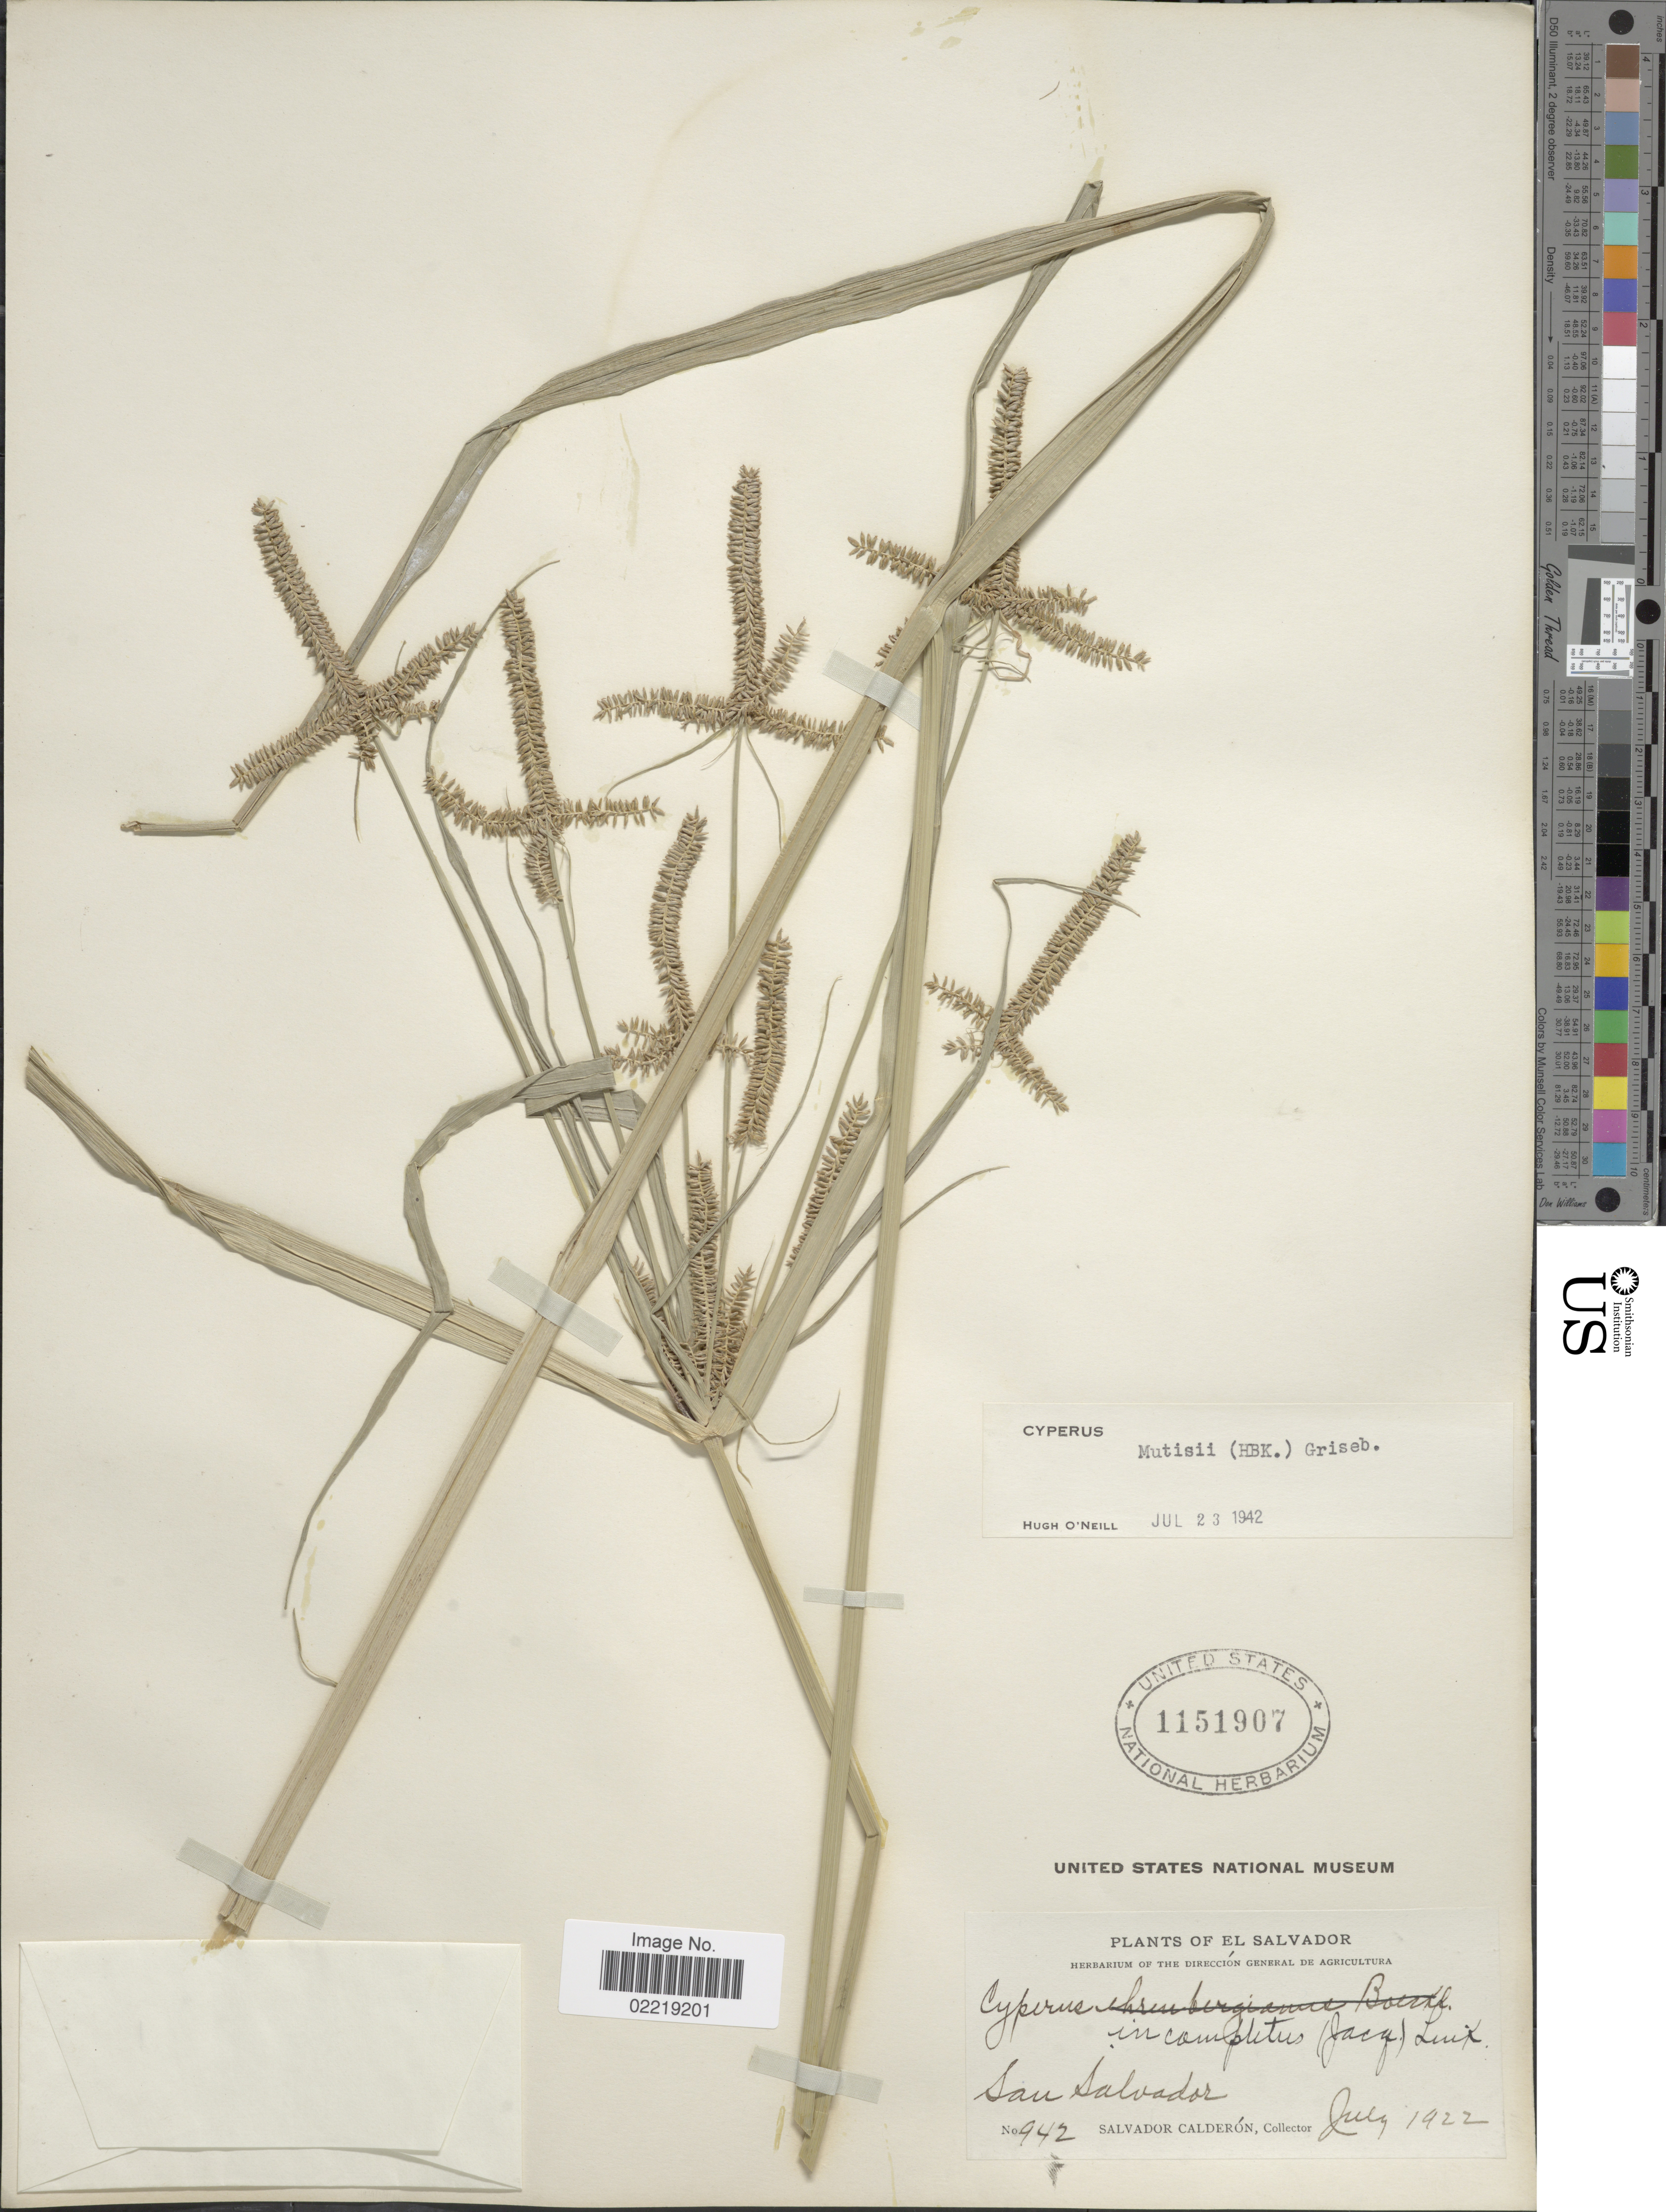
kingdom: Plantae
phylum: Tracheophyta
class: Liliopsida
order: Poales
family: Cyperaceae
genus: Cyperus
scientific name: Cyperus mutisii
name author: (Kunth) Andersson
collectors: S. Calderón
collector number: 942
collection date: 1922-07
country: El Salvador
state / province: San Salvador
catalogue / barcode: US 1151907